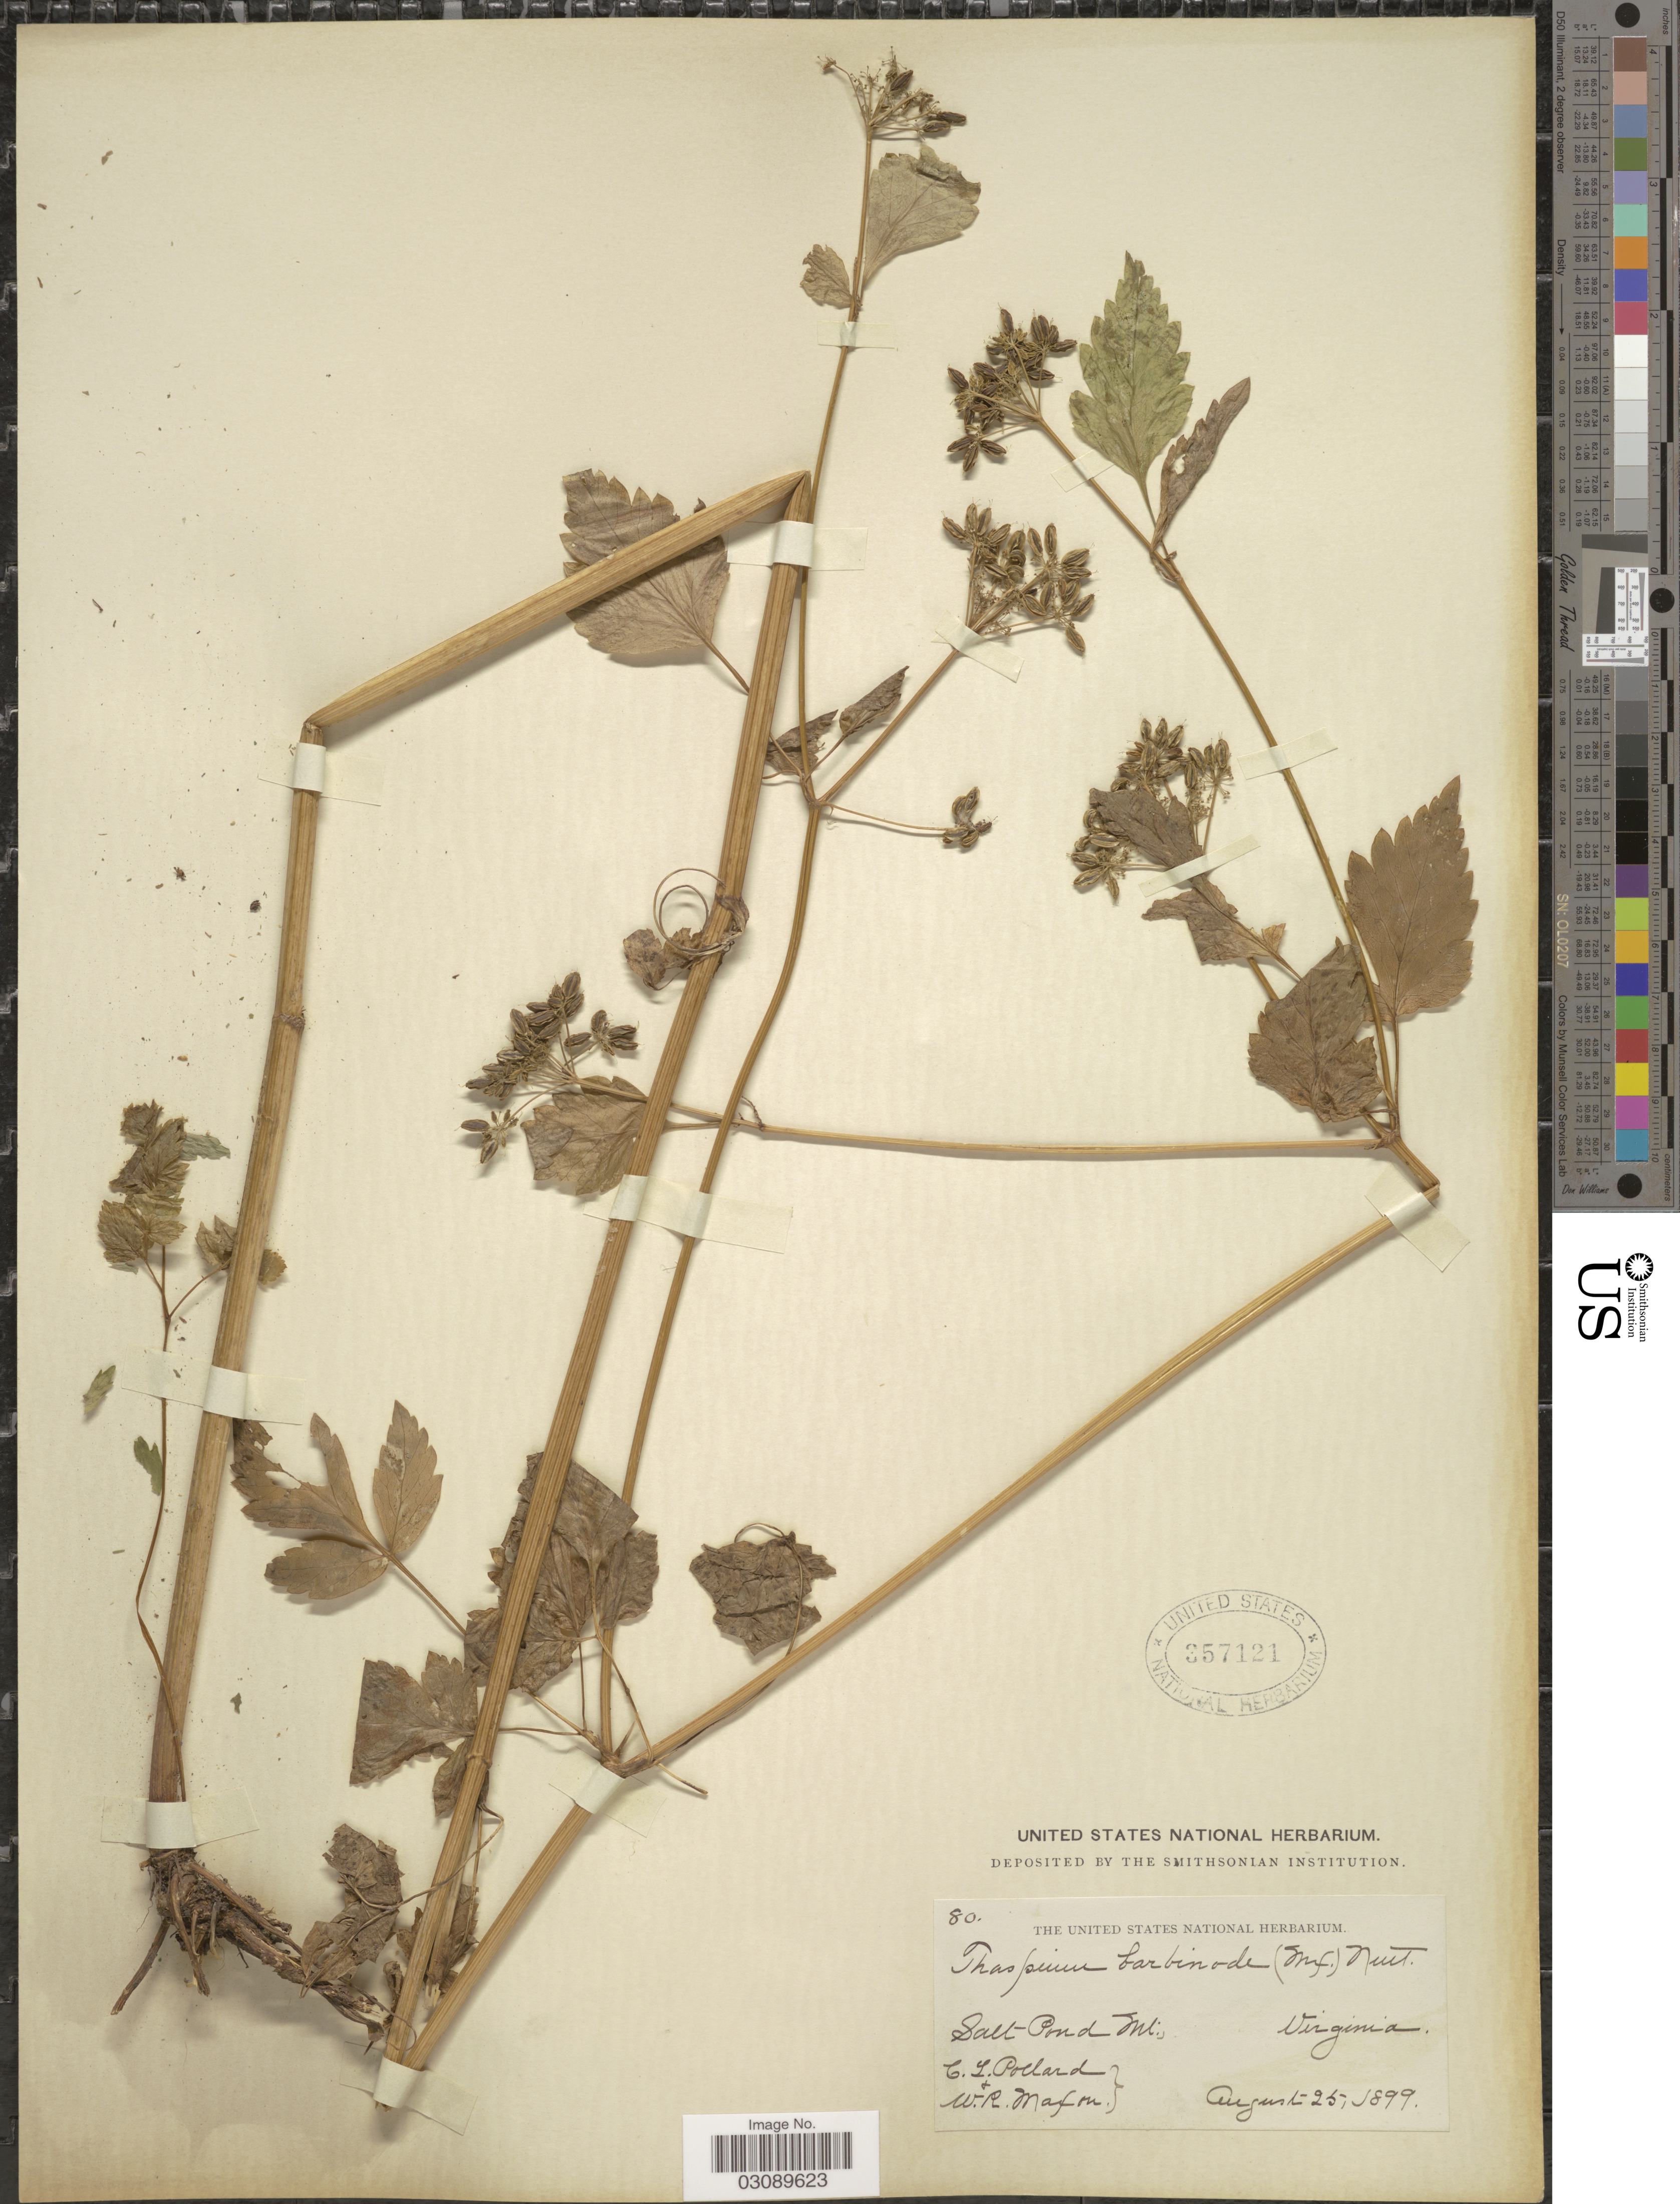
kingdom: Plantae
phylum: Tracheophyta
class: Magnoliopsida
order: Apiales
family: Apiaceae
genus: Thaspium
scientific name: Thaspium barbinode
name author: (Michx.) Nutt.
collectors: C. L. Pollard & W. R. Maxon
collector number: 80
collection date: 1899-08-25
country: United States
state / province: Virginia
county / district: Giles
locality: Salt Pond Mt.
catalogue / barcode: US 357121